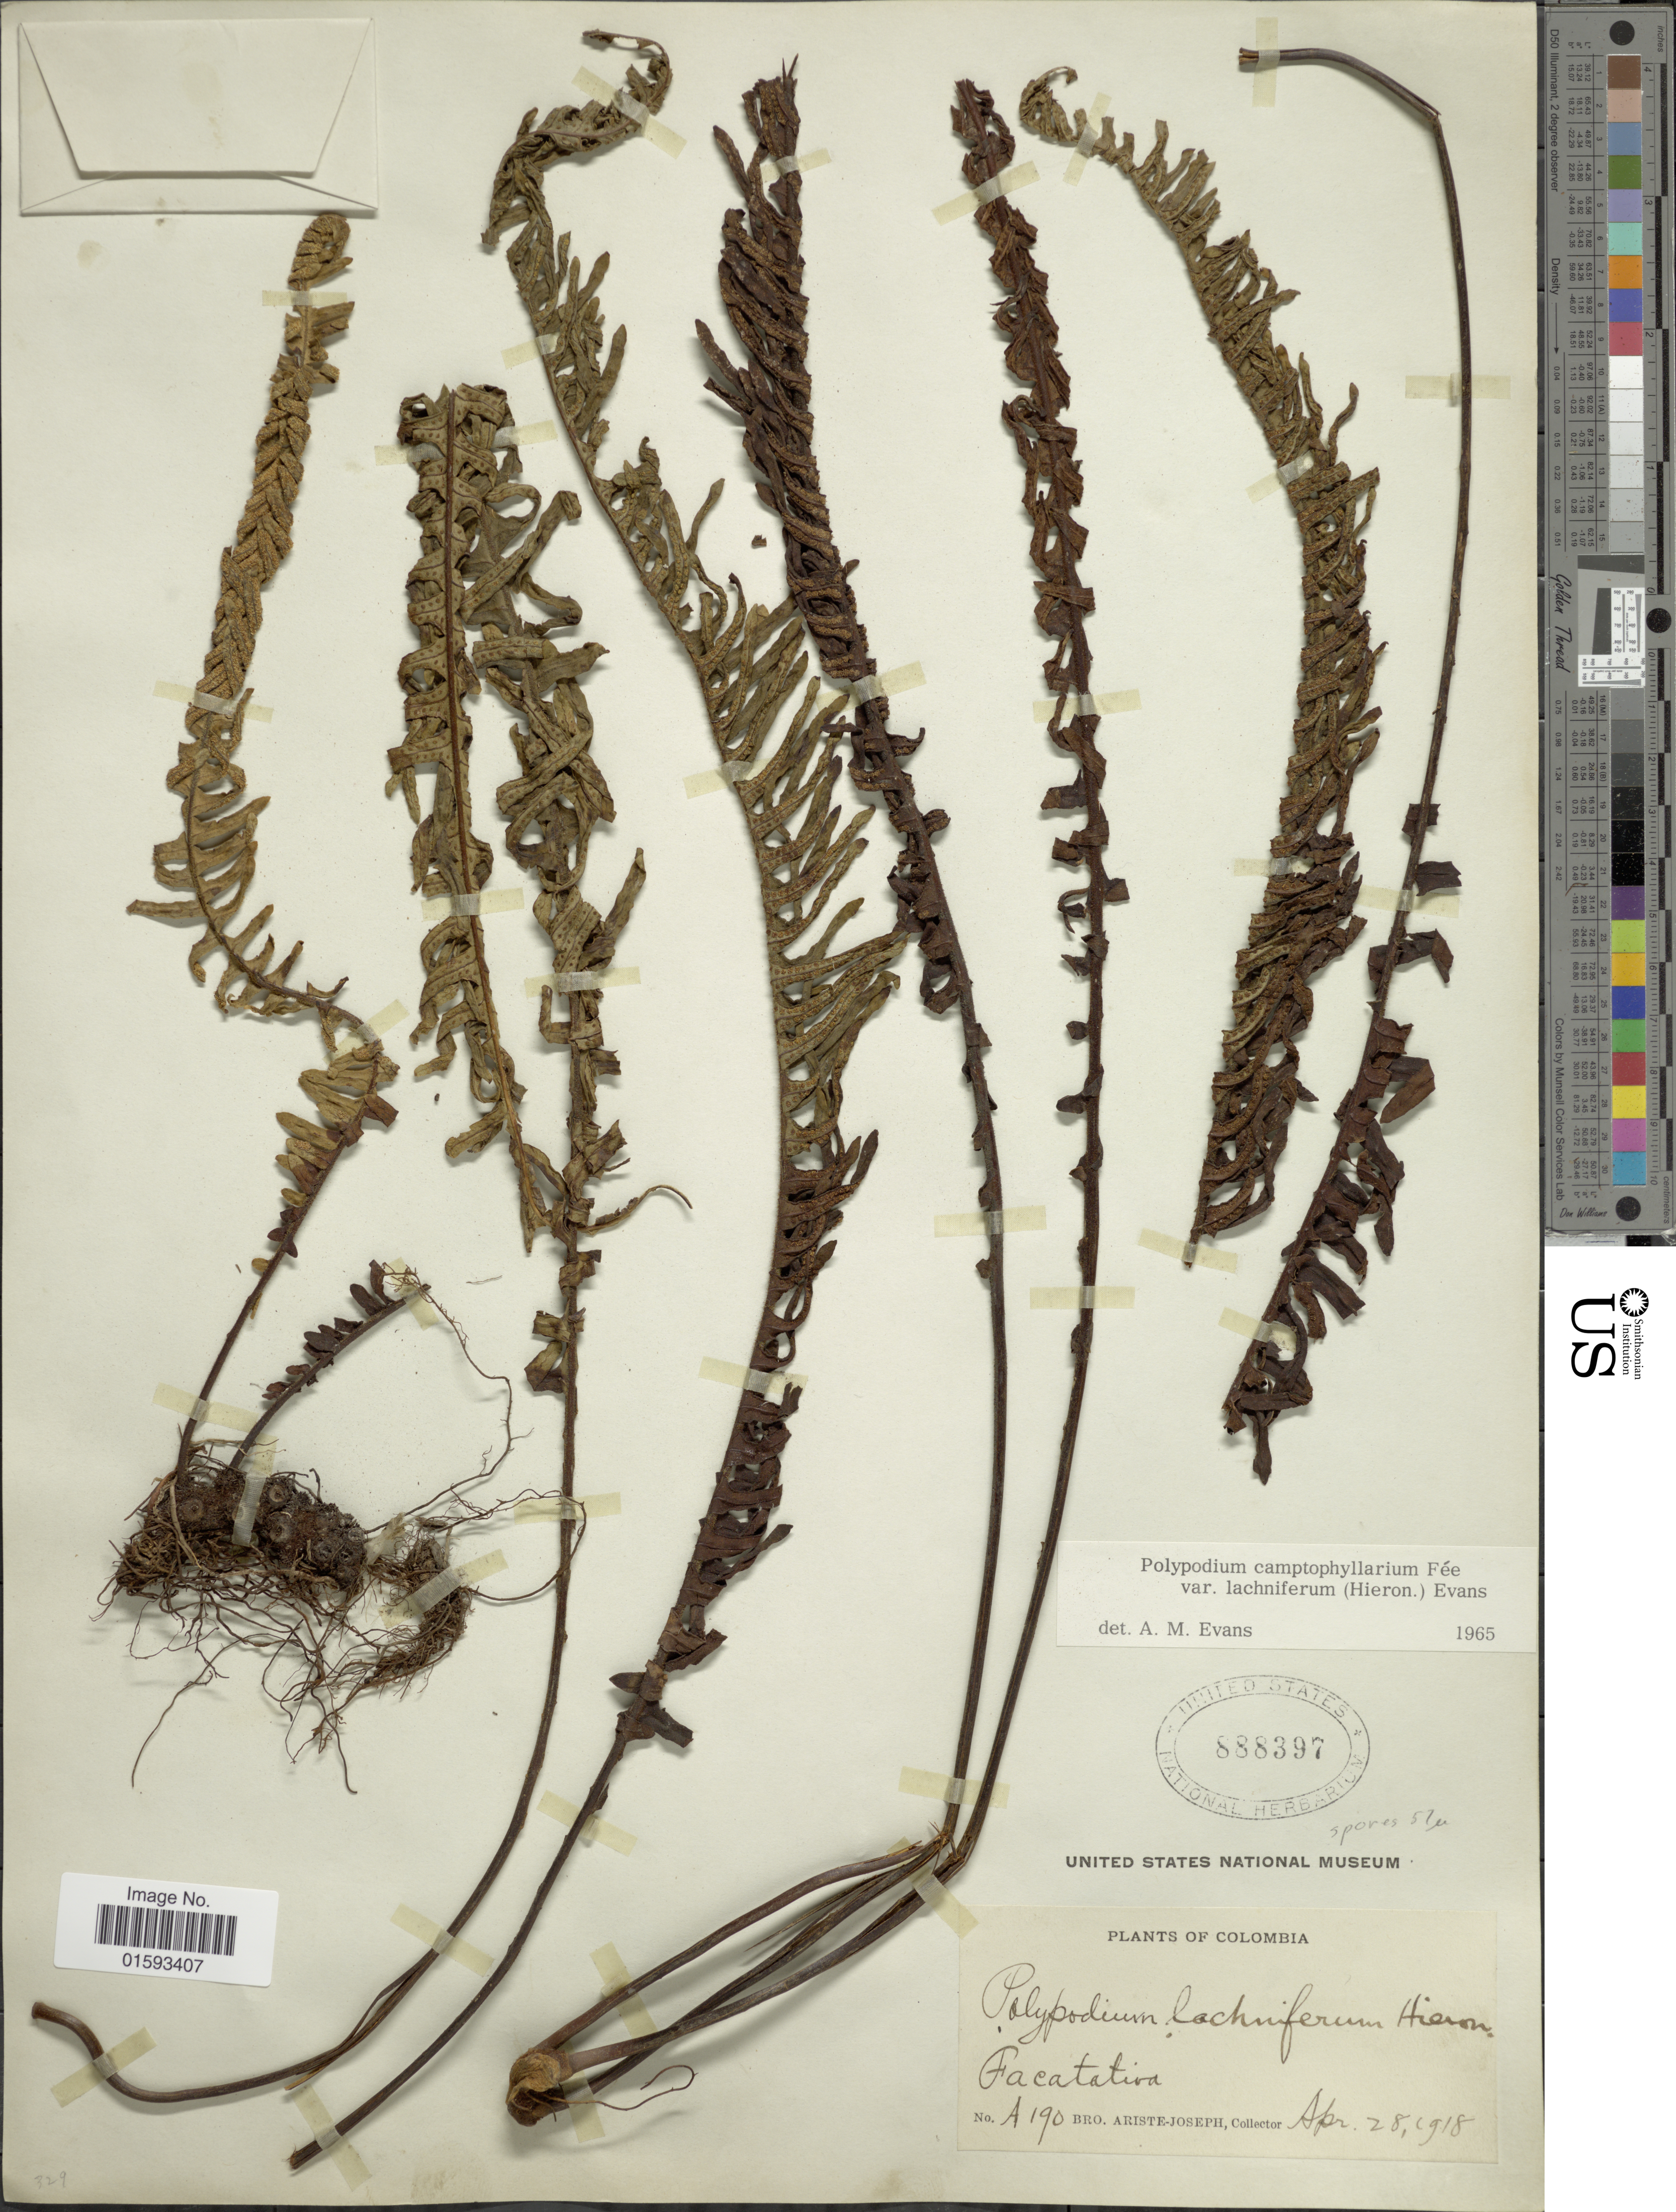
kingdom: Plantae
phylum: Tracheophyta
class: Polypodiopsida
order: Polypodiales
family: Polypodiaceae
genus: Pecluma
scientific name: Pecluma camptophyllaria var. lachnifera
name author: (Hieron.) Lellinger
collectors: Bro. Ariste-Joseph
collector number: A190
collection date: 1918-04-28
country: Colombia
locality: Facatativa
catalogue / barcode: US 888397